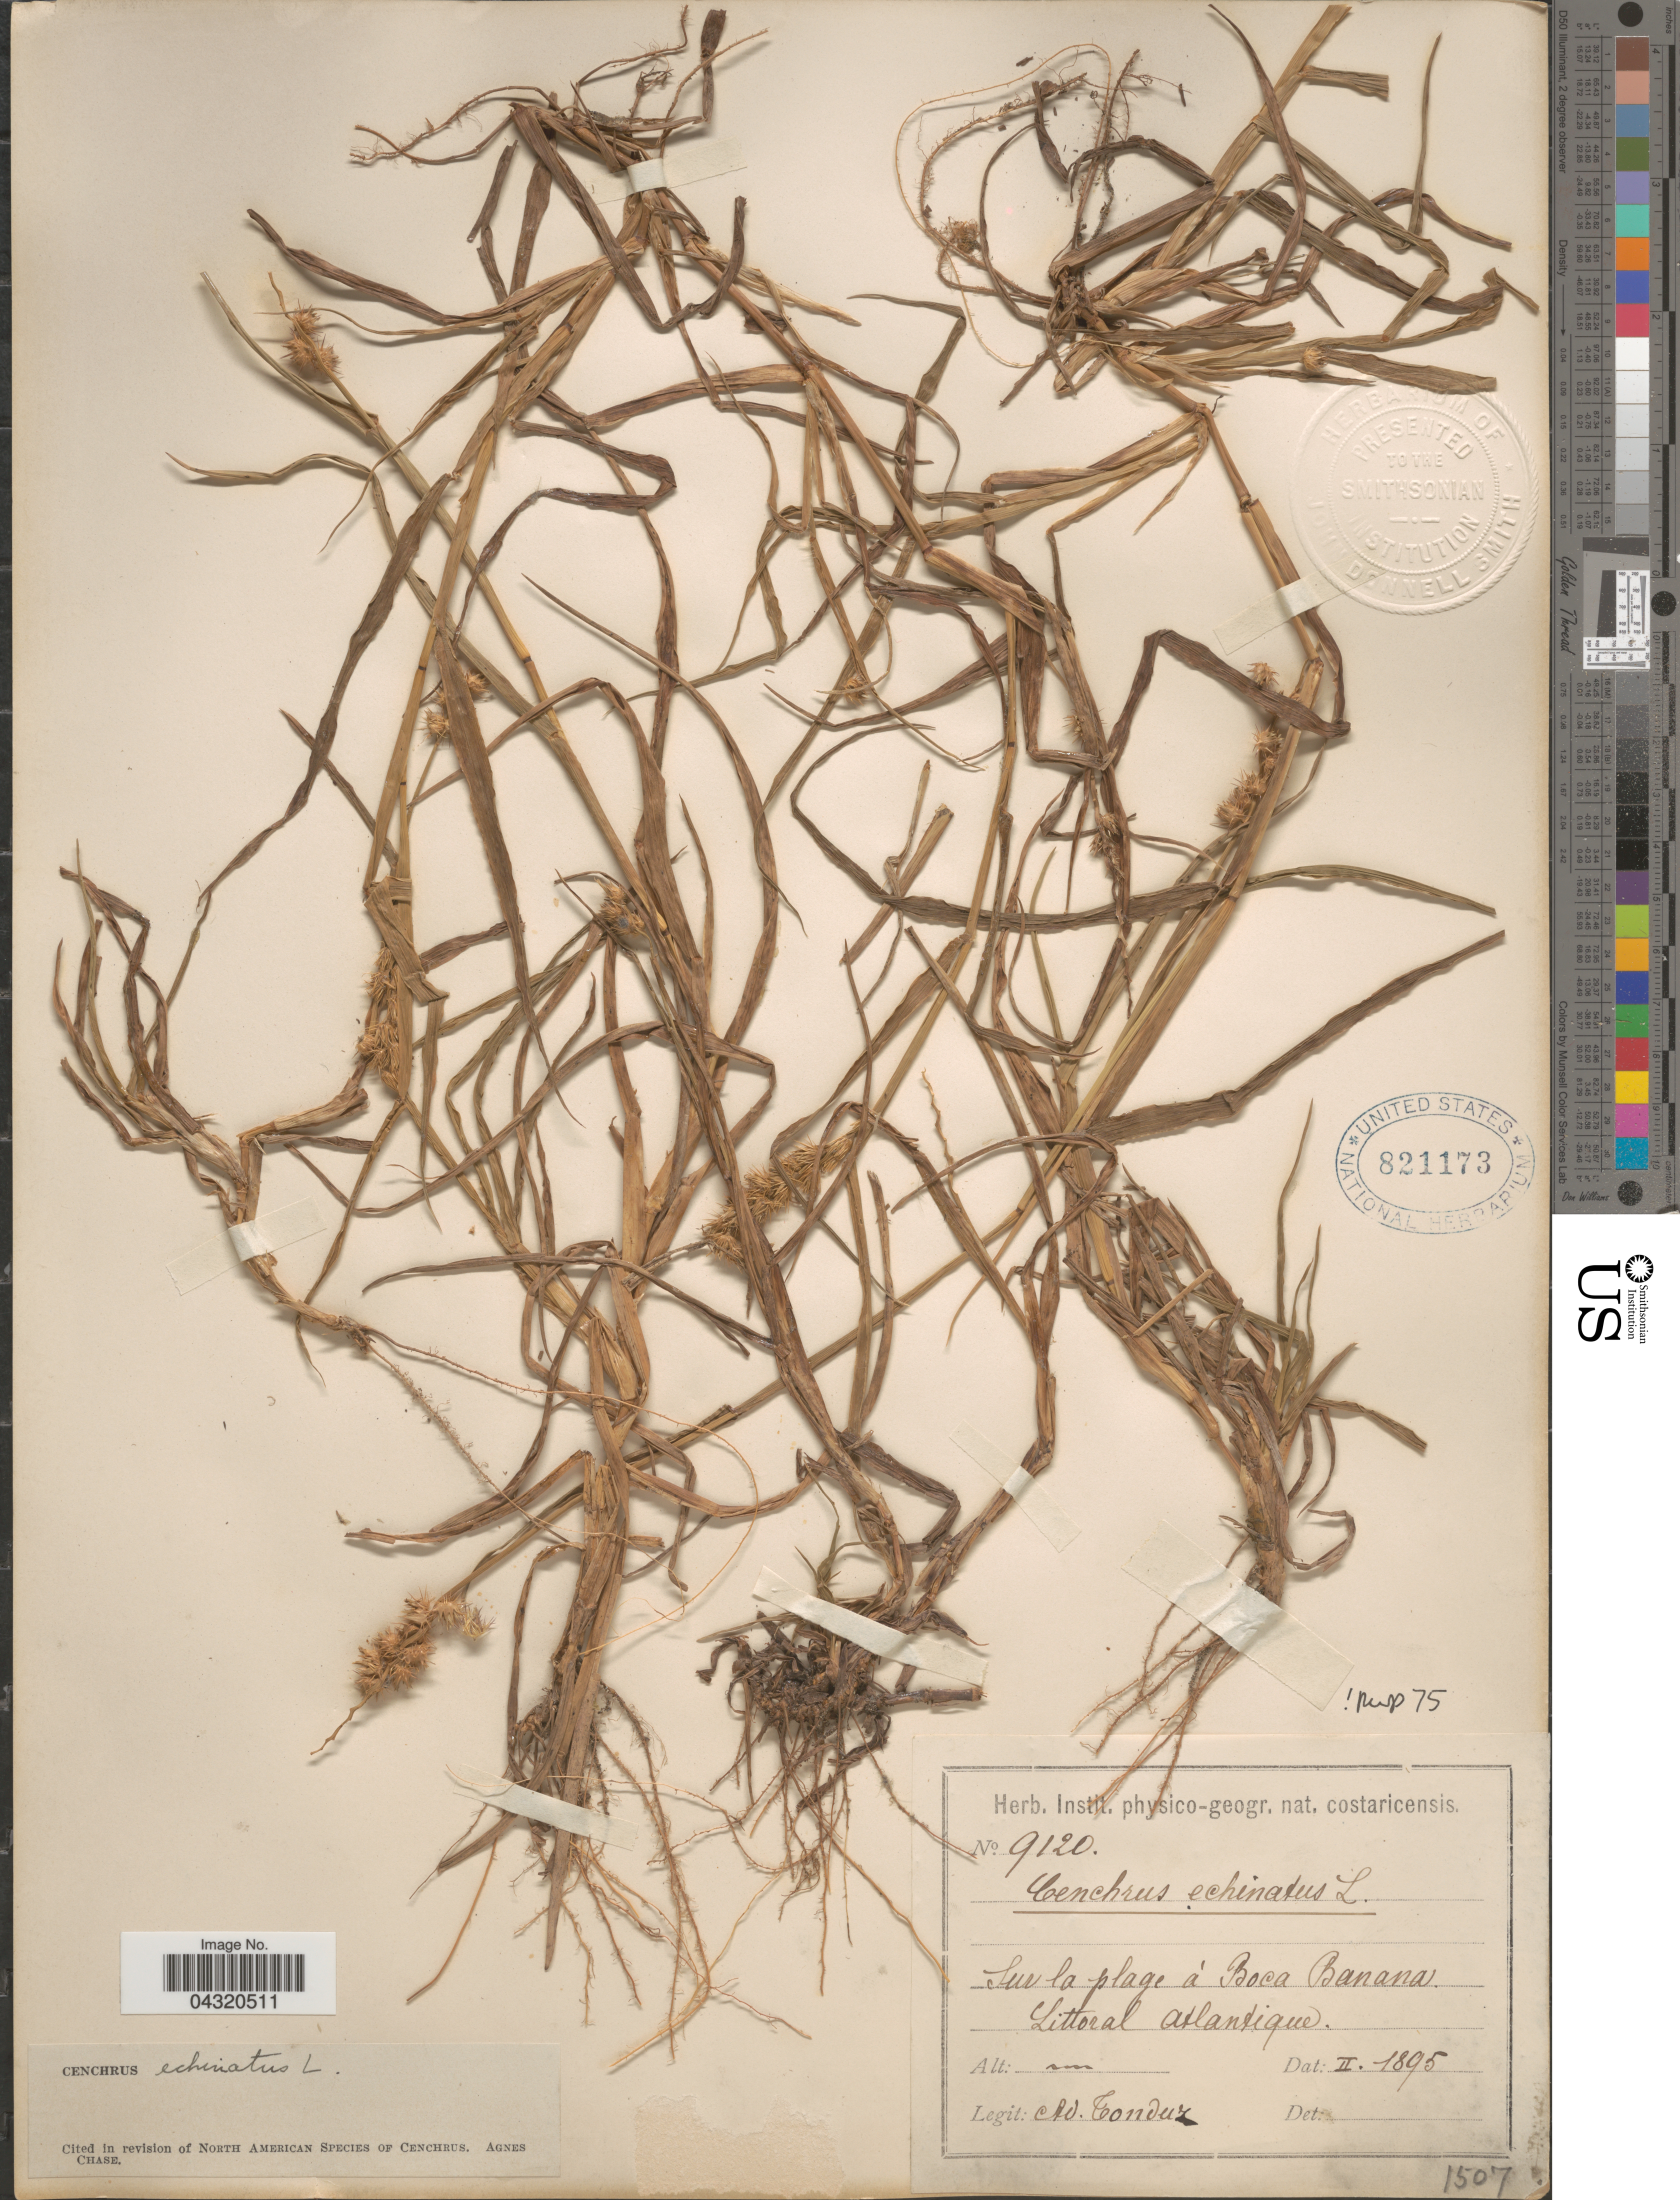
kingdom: Plantae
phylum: Tracheophyta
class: Liliopsida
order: Poales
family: Poaceae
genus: Cenchrus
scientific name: Cenchrus echinatus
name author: L.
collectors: A. Tonduz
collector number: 9120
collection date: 1895-02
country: Costa Rica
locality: Suv la plage à Boca Banana. Littoral Atlantique.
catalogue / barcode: US 821173